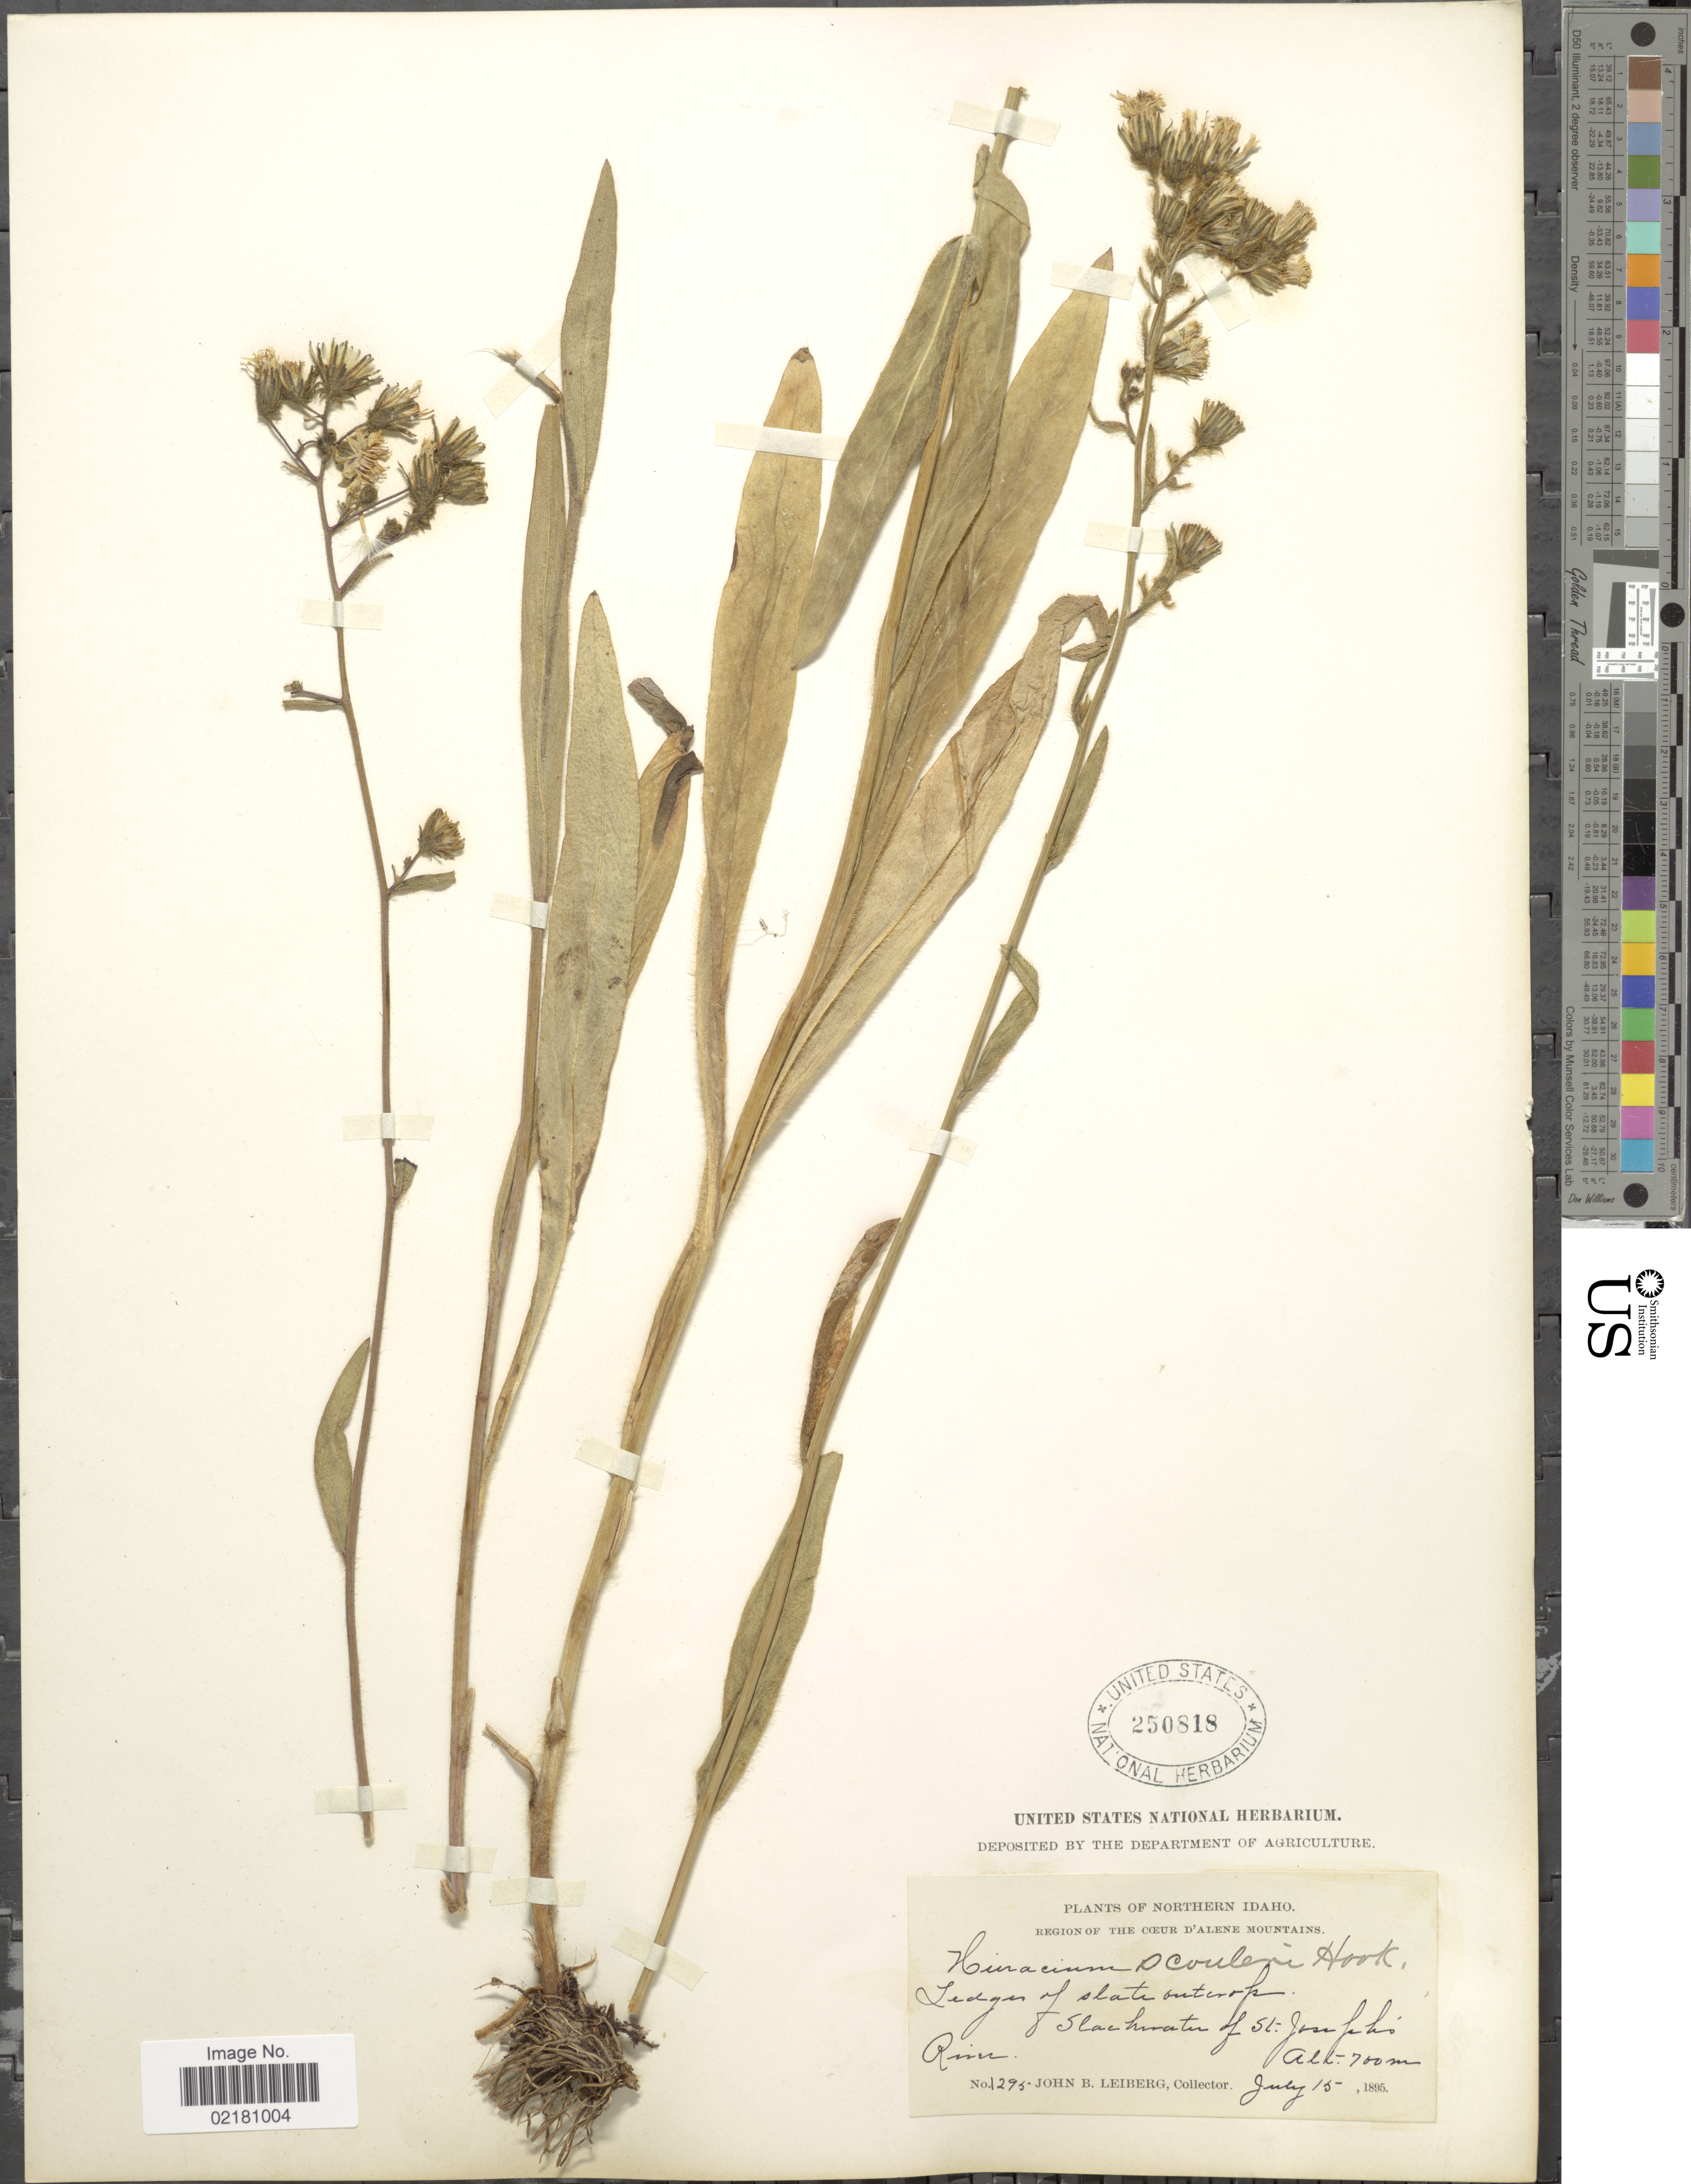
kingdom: Plantae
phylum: Tracheophyta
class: Magnoliopsida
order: Asterales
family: Asteraceae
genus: Hieracium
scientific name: Hieracium scouleri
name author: Hook.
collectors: J. B. Leiberg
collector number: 1295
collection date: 1895-07-15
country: United States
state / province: Idaho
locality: Northern Idaho. Region of the Coeur d'Alene Mountains. Ledges of slate outcrop slack water of St. Joseph's River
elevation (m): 700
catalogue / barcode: US 250818